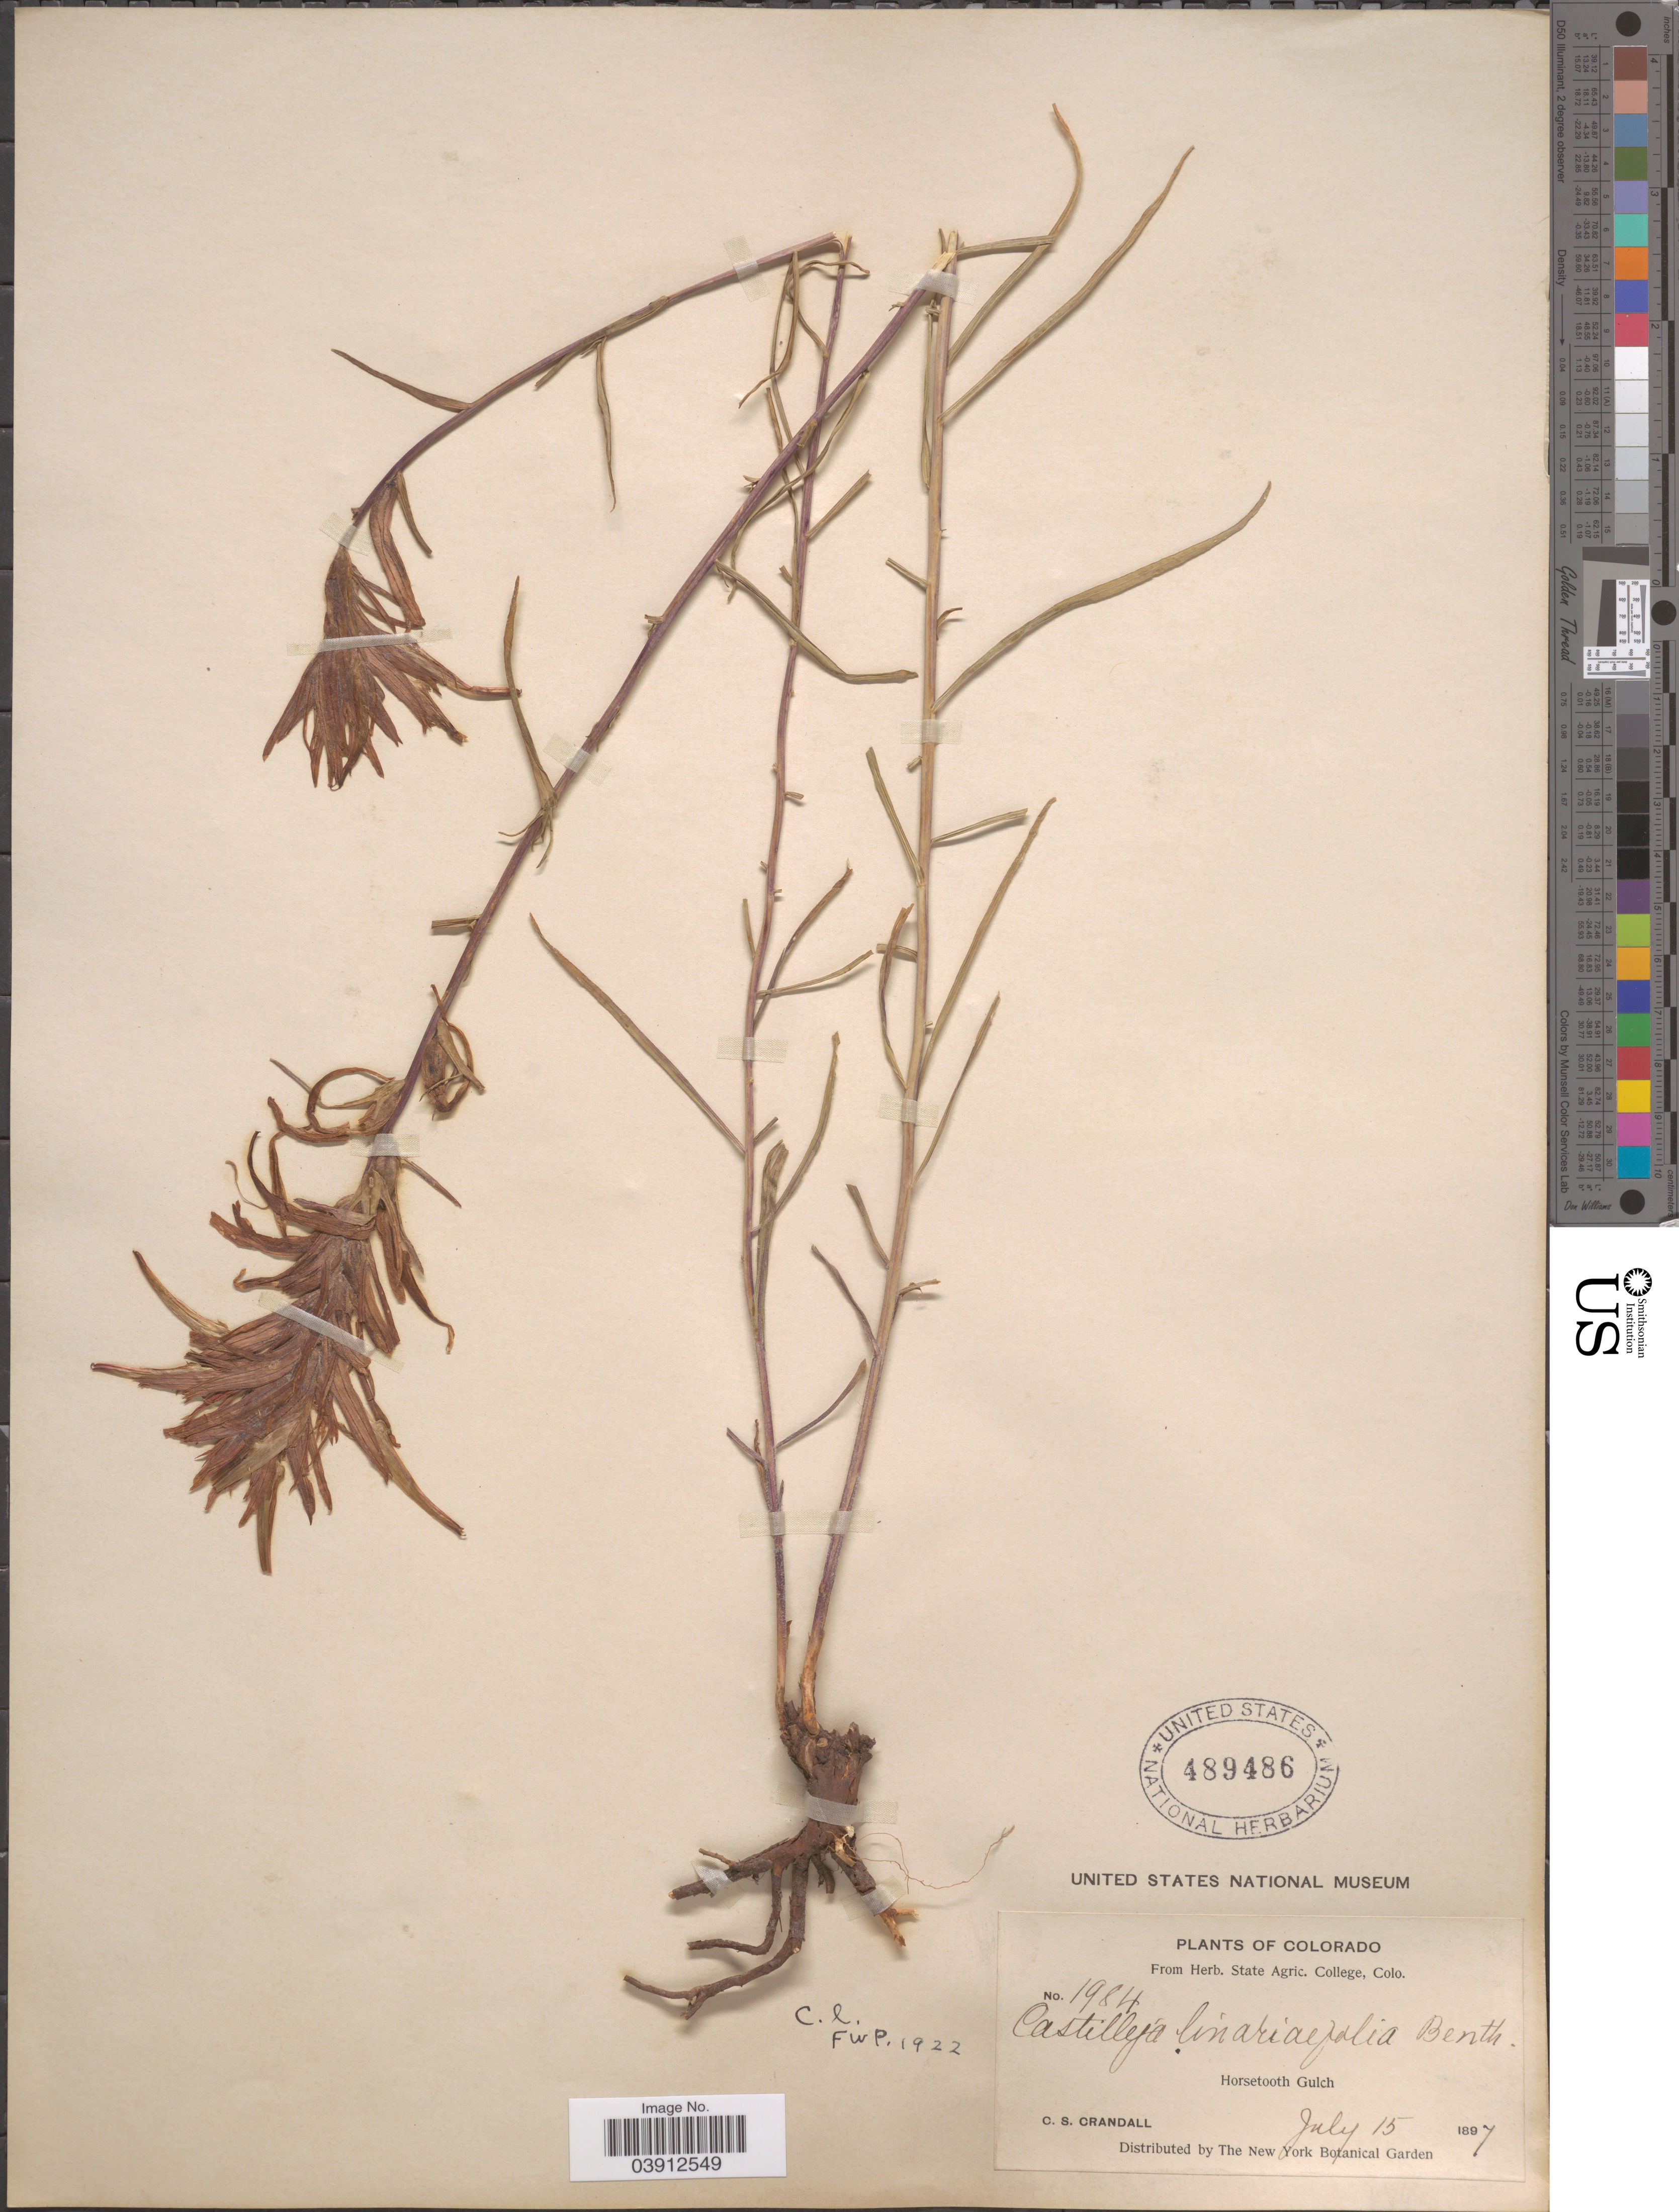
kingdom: Plantae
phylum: Tracheophyta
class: Magnoliopsida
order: Lamiales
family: Orobanchaceae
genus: Castilleja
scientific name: Castilleja linariifolia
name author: Benth.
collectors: C. Crandall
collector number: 1984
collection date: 1897-07-15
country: United States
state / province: Colorado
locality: Horsetooth Gulch.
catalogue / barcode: US 489486